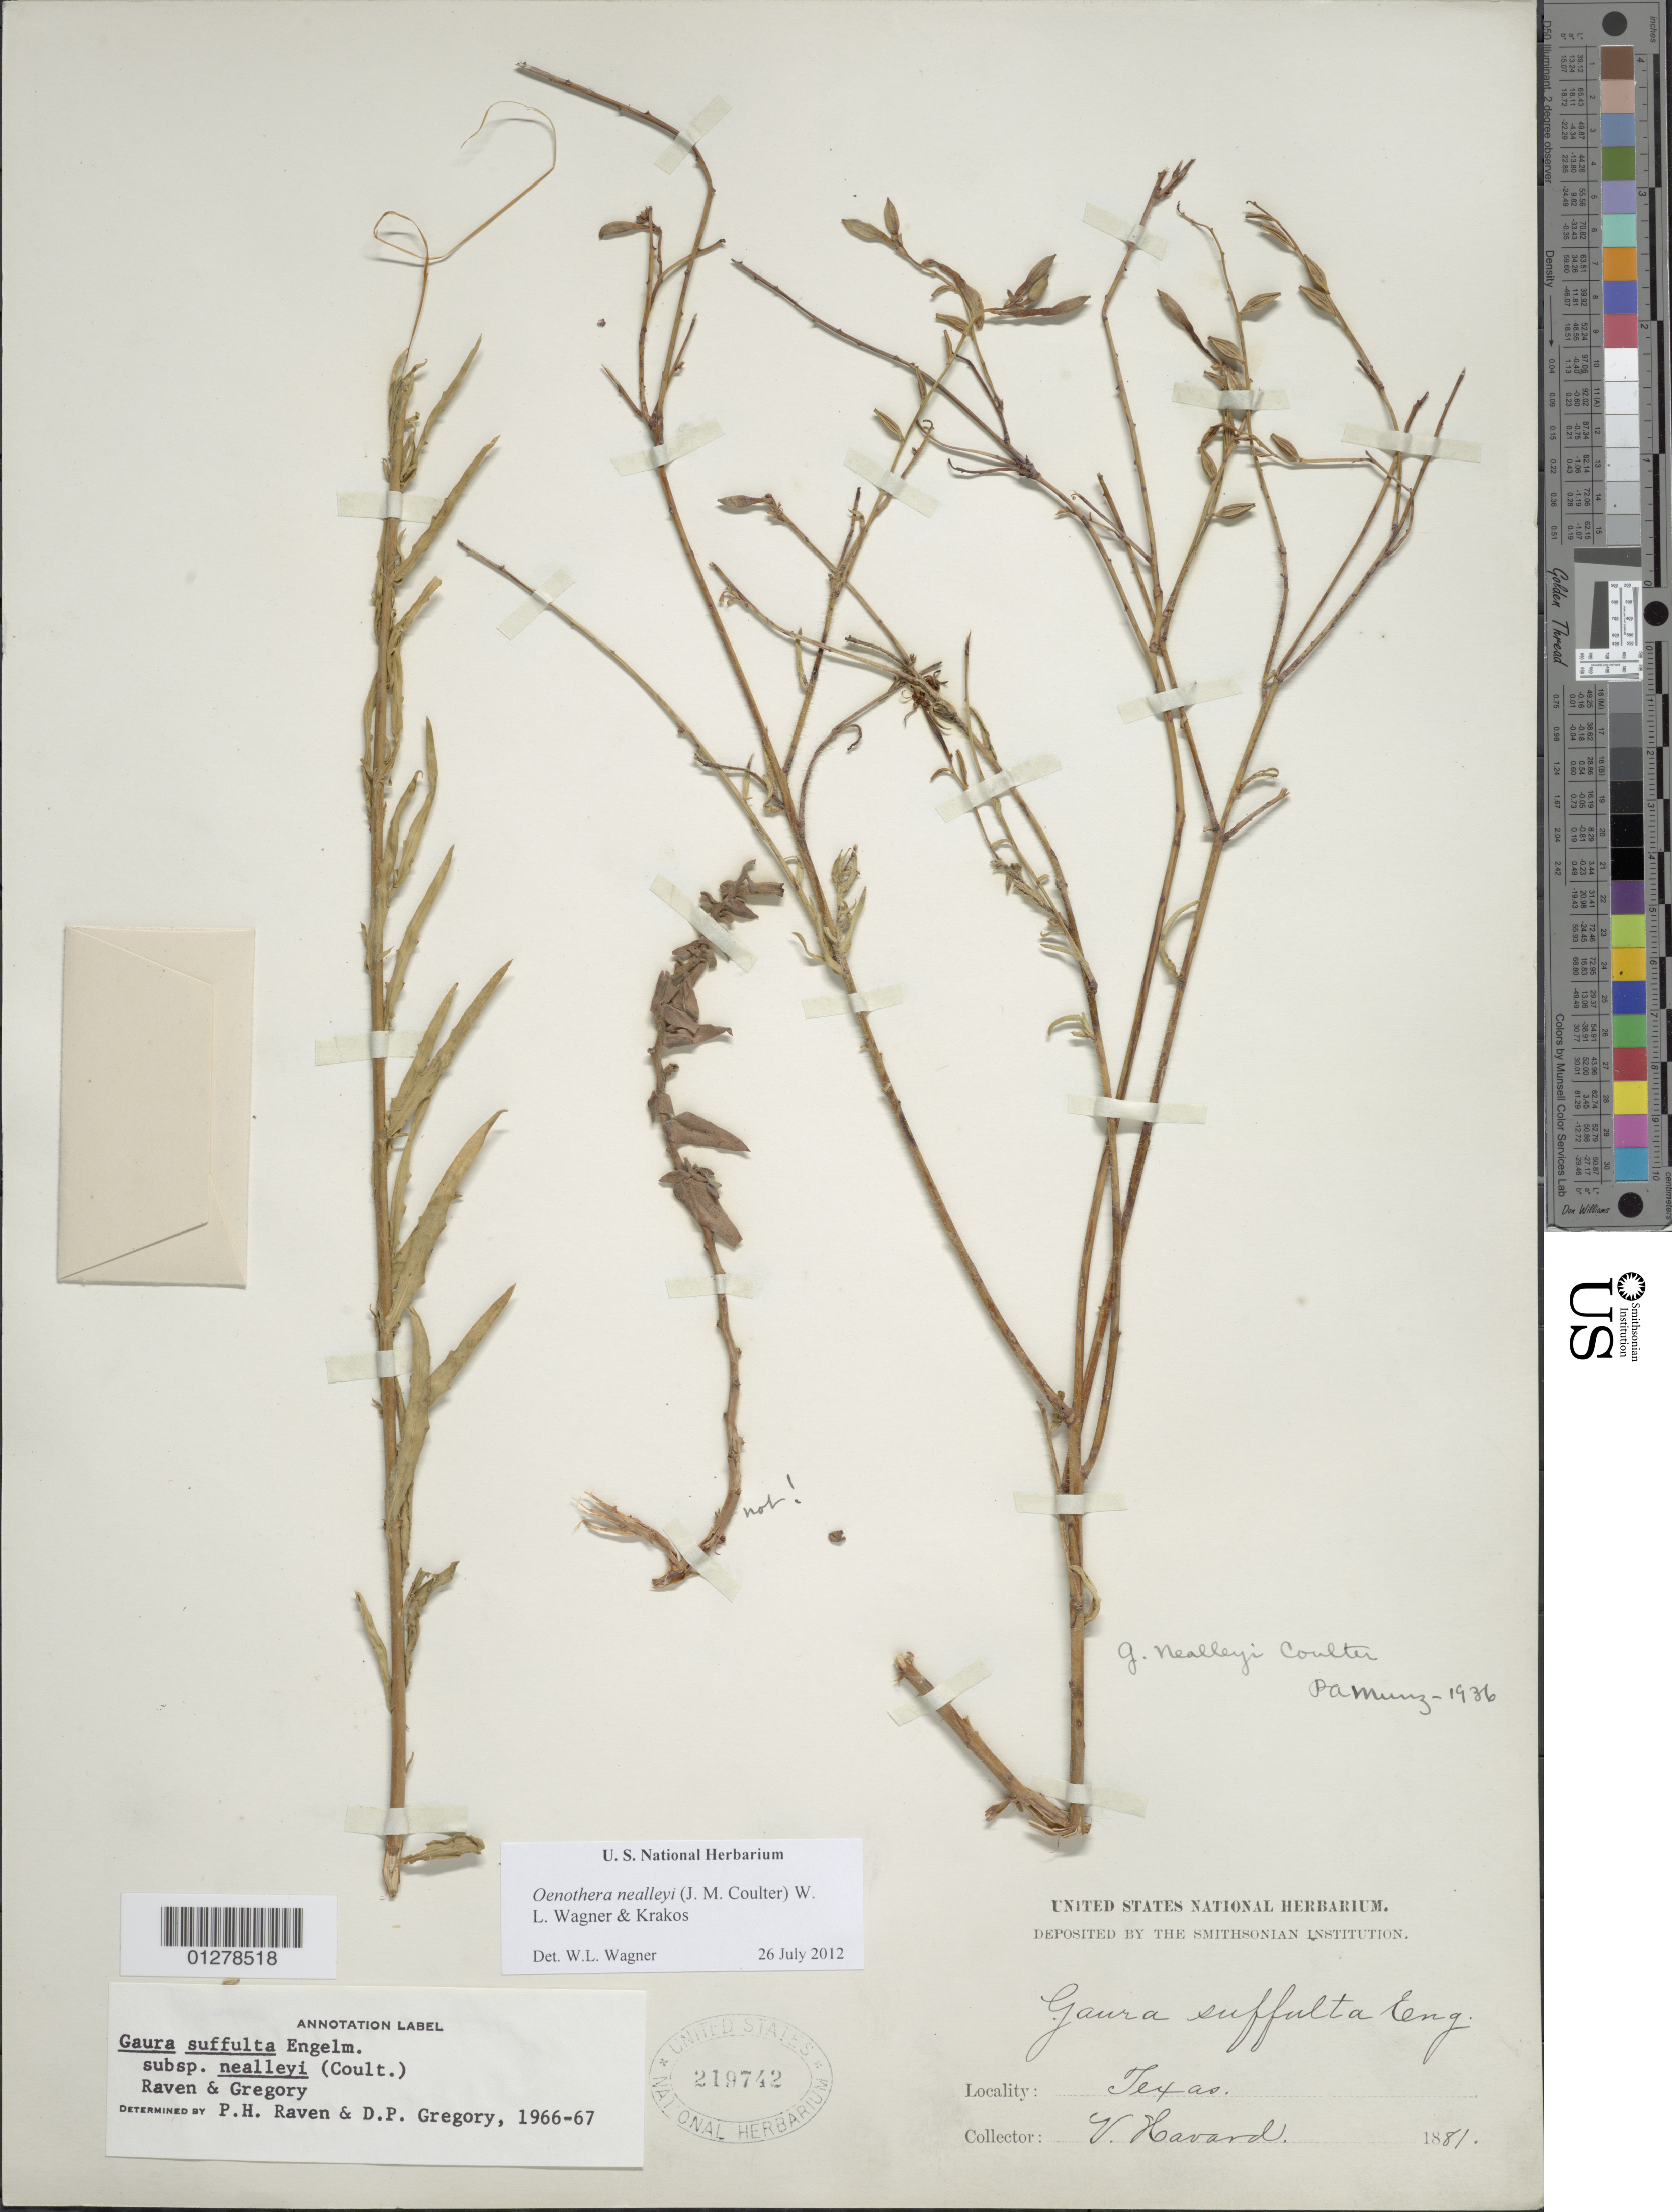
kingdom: Plantae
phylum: Tracheophyta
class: Magnoliopsida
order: Myrtales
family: Onagraceae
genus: Oenothera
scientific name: Oenothera nealleyi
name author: (J.M. Coult.) Krakos & W.L. Wagner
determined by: Wagner, W. L., (BOT), Smithsonian Institution - National Museum of Natural History (UNITED STATES)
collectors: V. Havard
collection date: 1881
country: United States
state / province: Texas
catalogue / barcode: US 219742